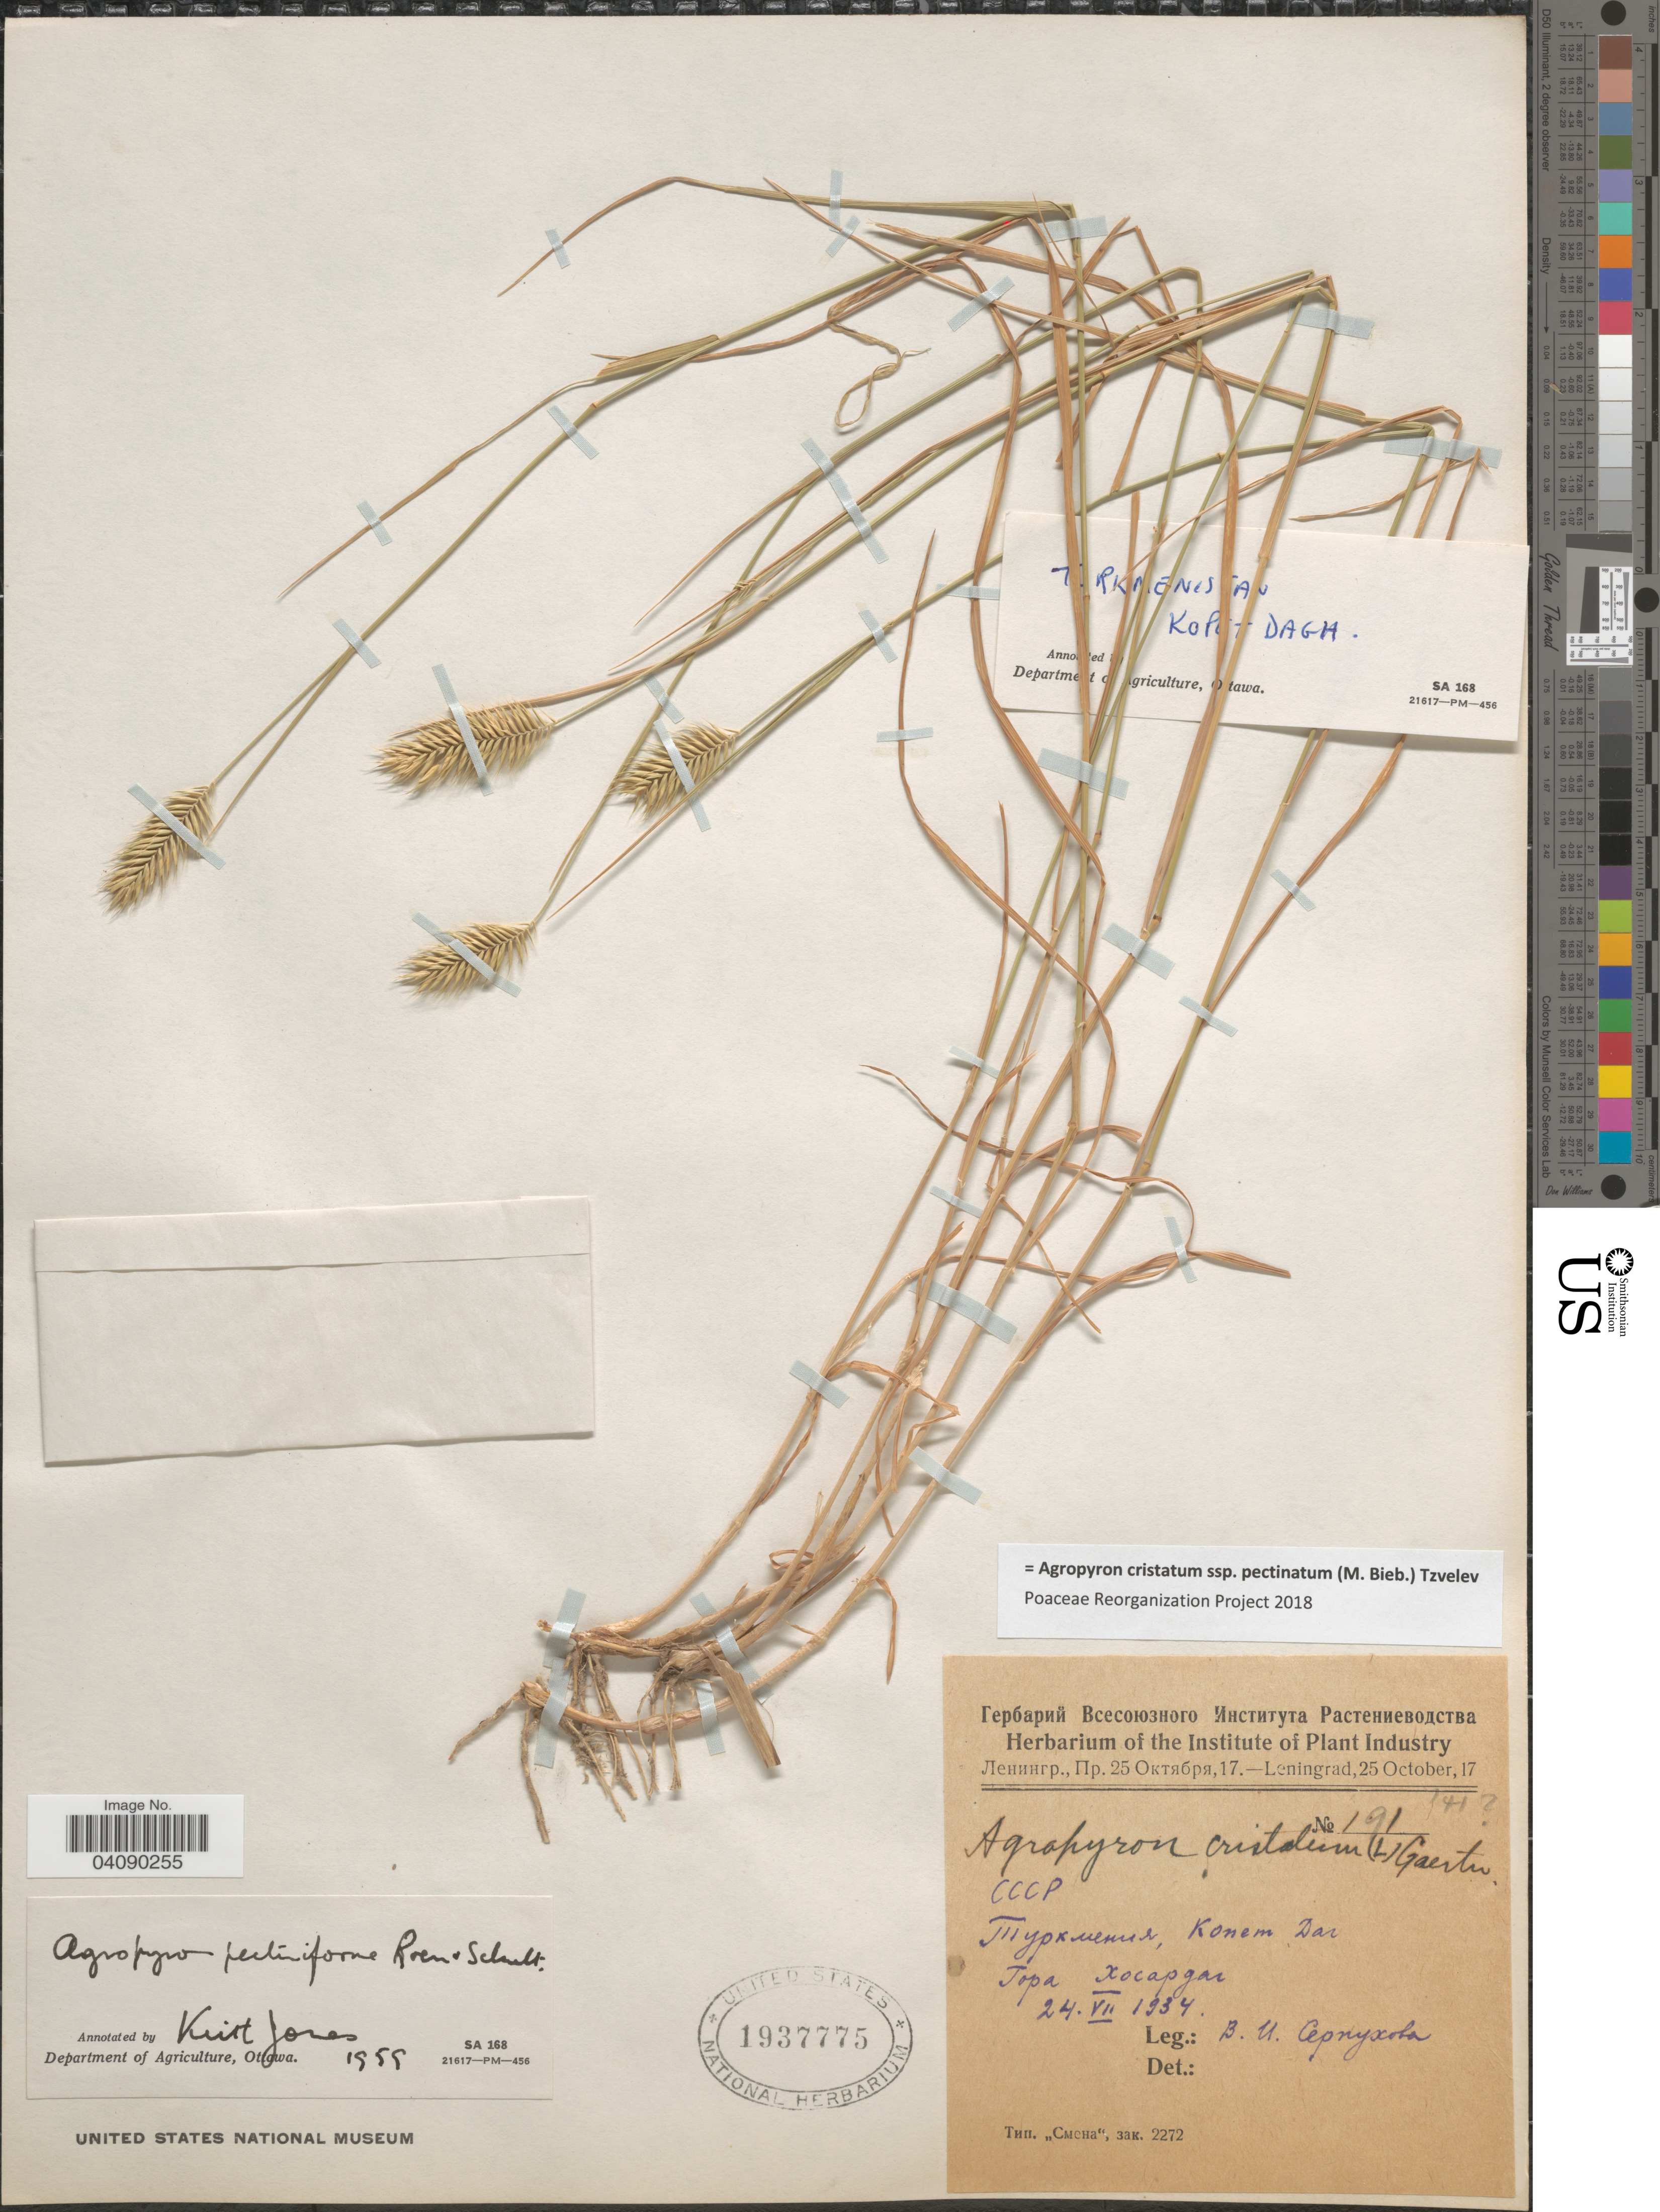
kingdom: Plantae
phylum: Tracheophyta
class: Liliopsida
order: Poales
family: Poaceae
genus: Agropyron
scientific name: Agropyron cristatum subsp. pectinatum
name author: (M. Bieb.) Tzvelev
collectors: V. Serpukhova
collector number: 191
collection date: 1934-07-24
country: Turkmenistan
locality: Kopet Dag Mts, Khosardag Mt.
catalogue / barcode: US 1937775